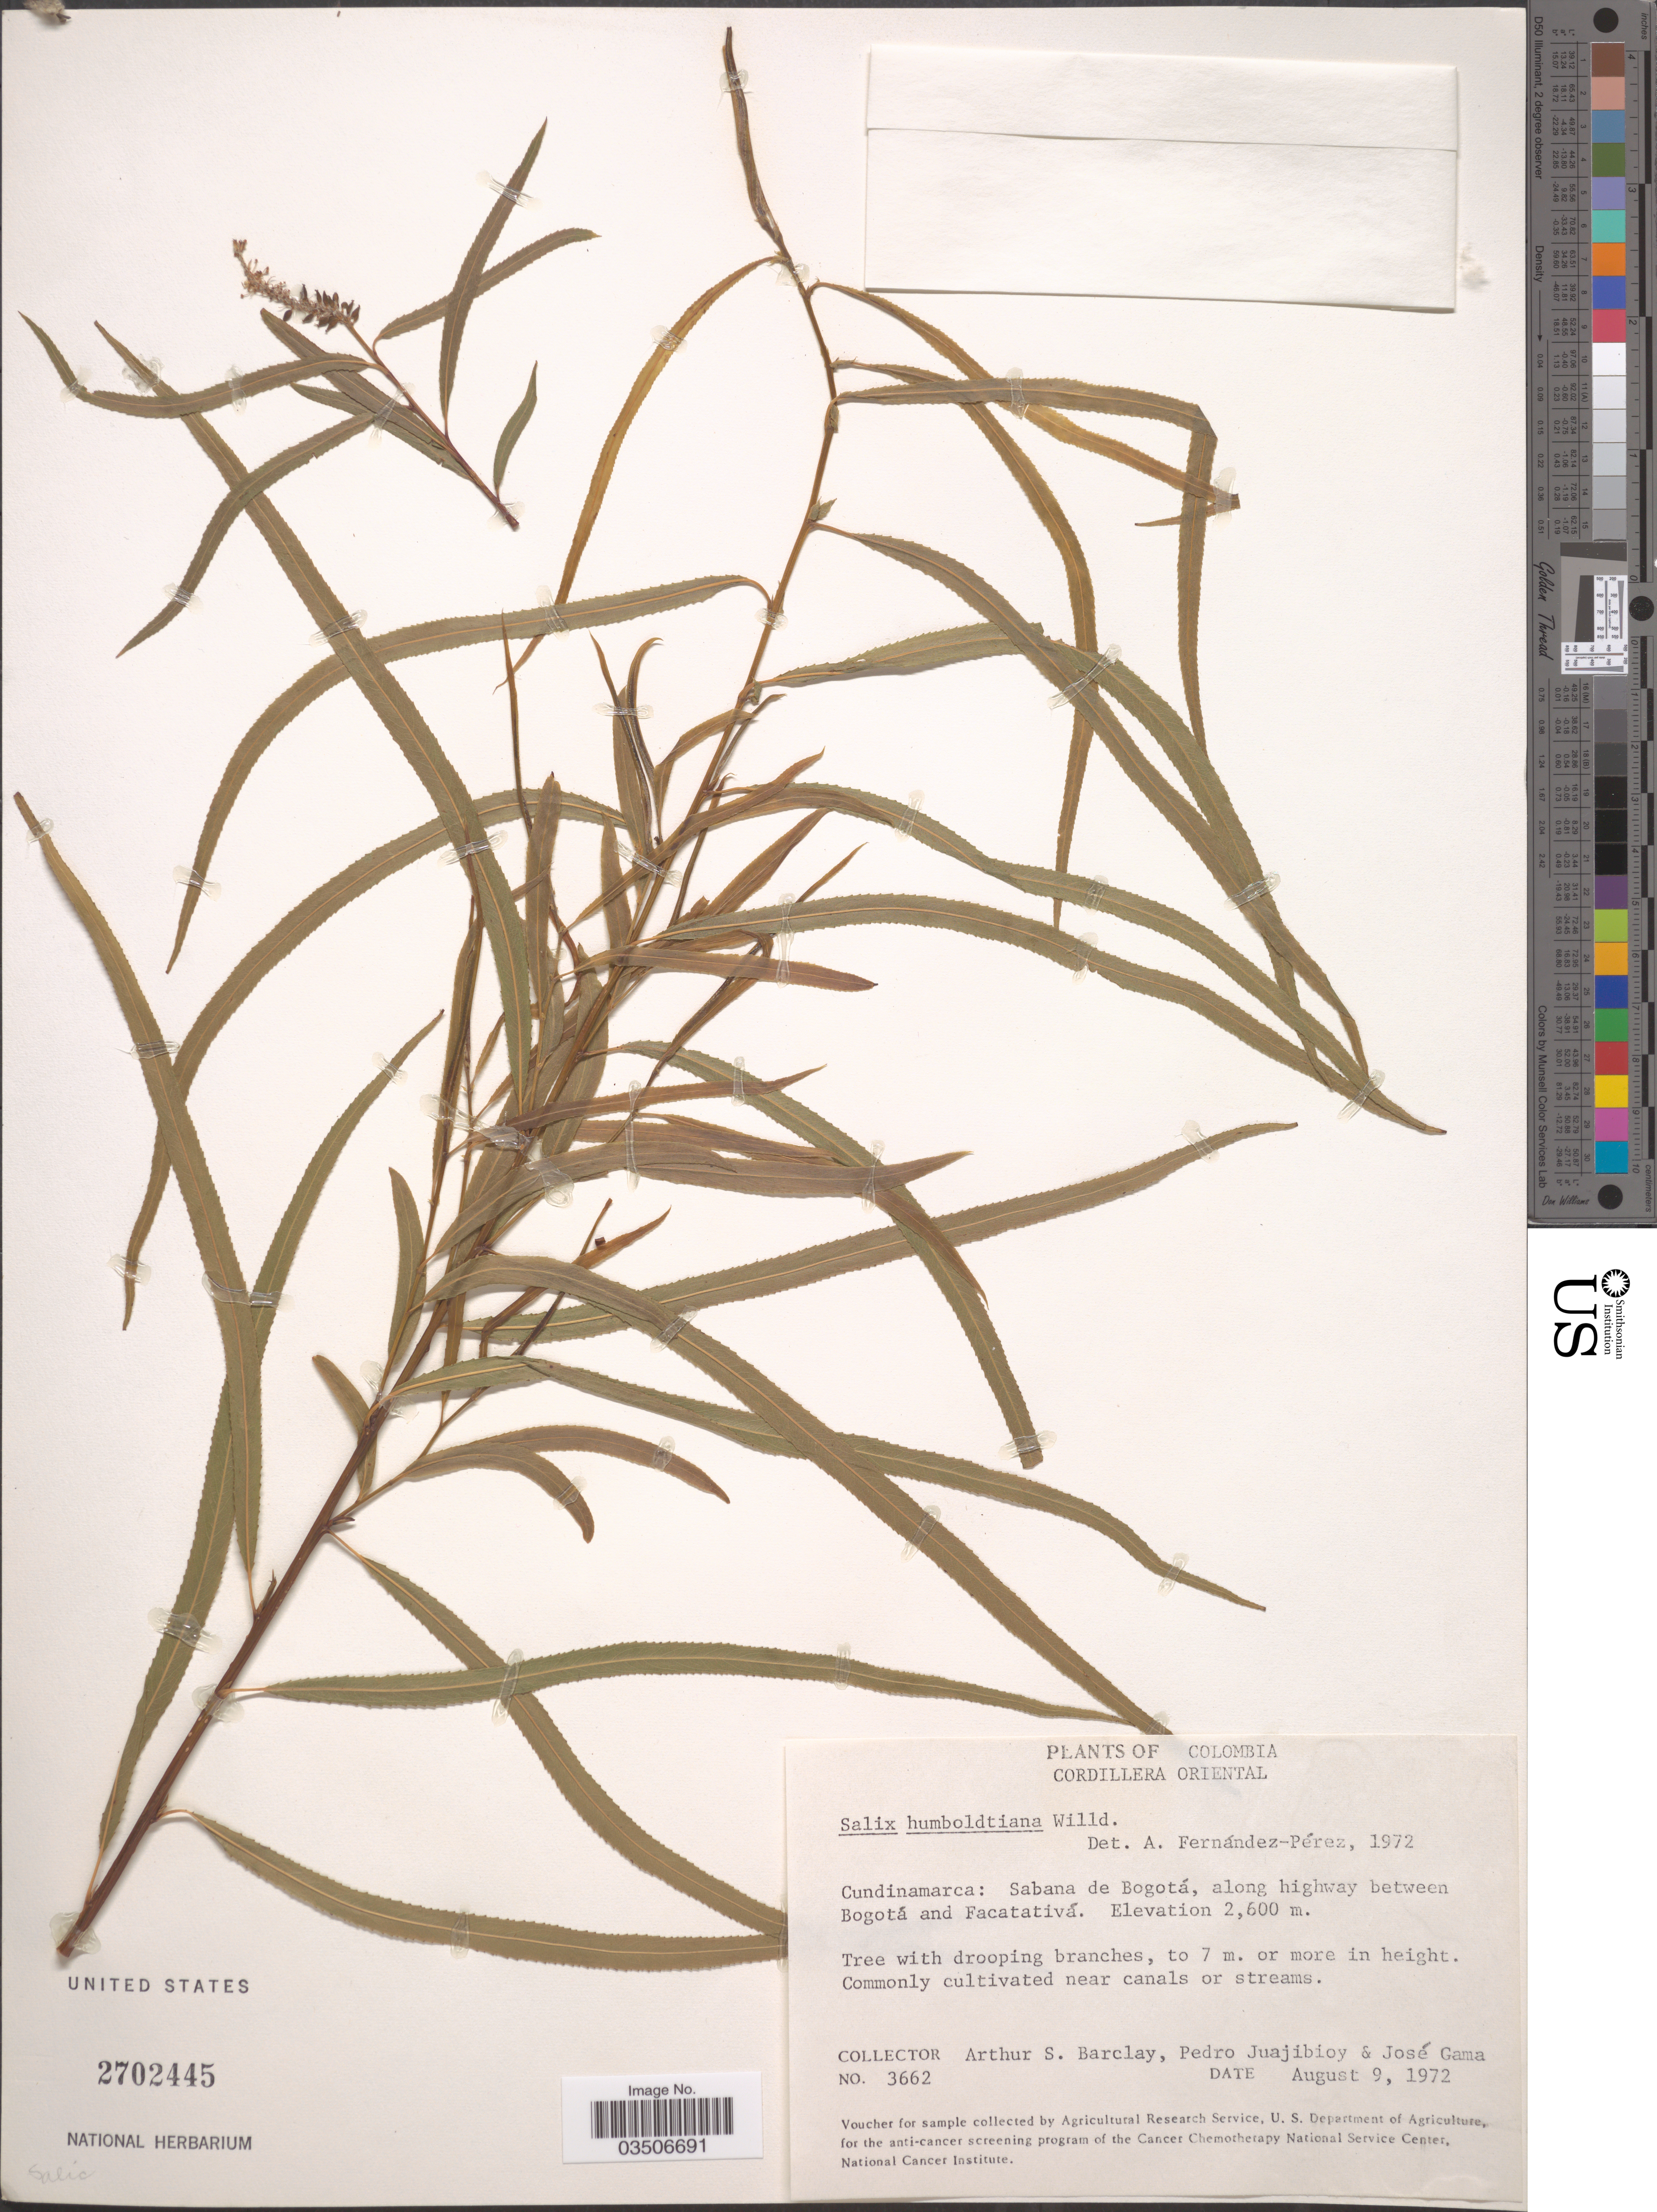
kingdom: Plantae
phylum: Tracheophyta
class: Magnoliopsida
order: Malpighiales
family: Salicaceae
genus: Salix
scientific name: Salix humboldtiana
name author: Willd.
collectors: A. S. Barclay, P. Juajibioy & J. Gama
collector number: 3662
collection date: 1972-08-09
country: Colombia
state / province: Cundinamarca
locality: Cordillera Oriental. Sabana de Bogotá, along highway between Bogotá and Facatativá.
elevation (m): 2600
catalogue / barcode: US 2702445